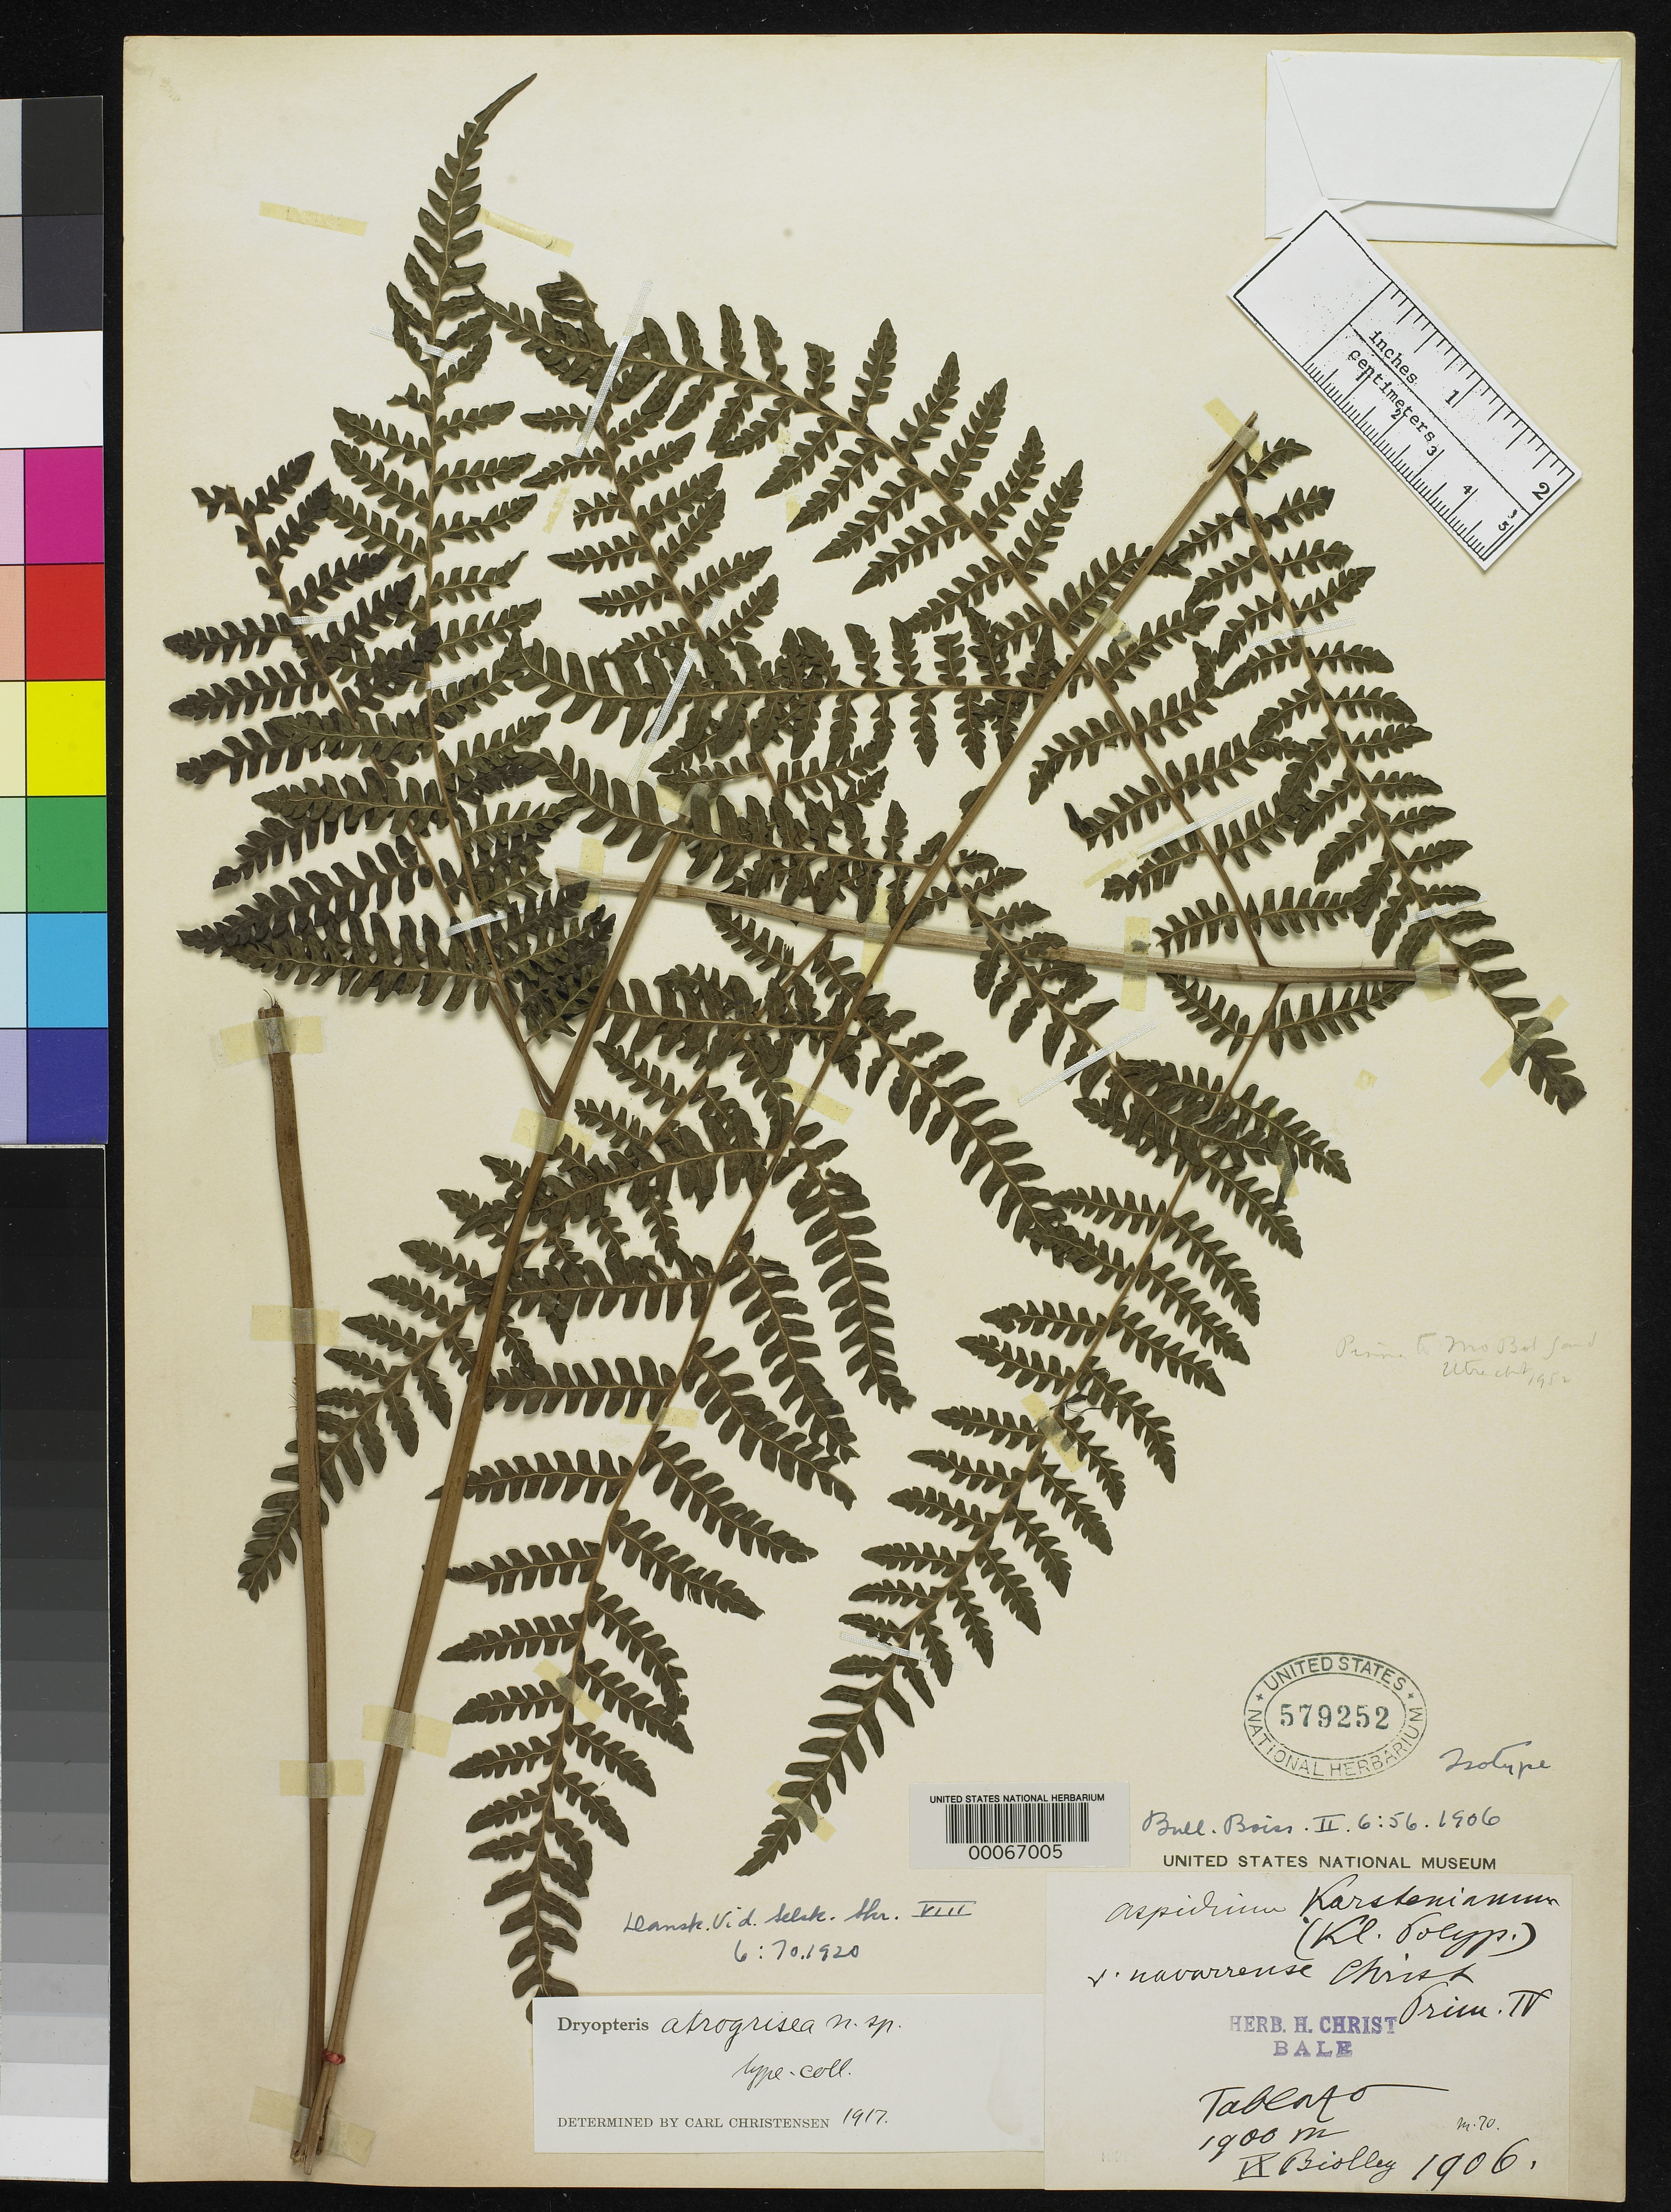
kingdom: Plantae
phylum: Tracheophyta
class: Polypodiopsida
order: Polypodiales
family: Dryopteridaceae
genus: Dryopteris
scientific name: Dryopteris atrogrisea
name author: C. Chr.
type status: Type Collection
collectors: P. Biolley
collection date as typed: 1906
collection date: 1906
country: Costa Rica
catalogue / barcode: US 579252